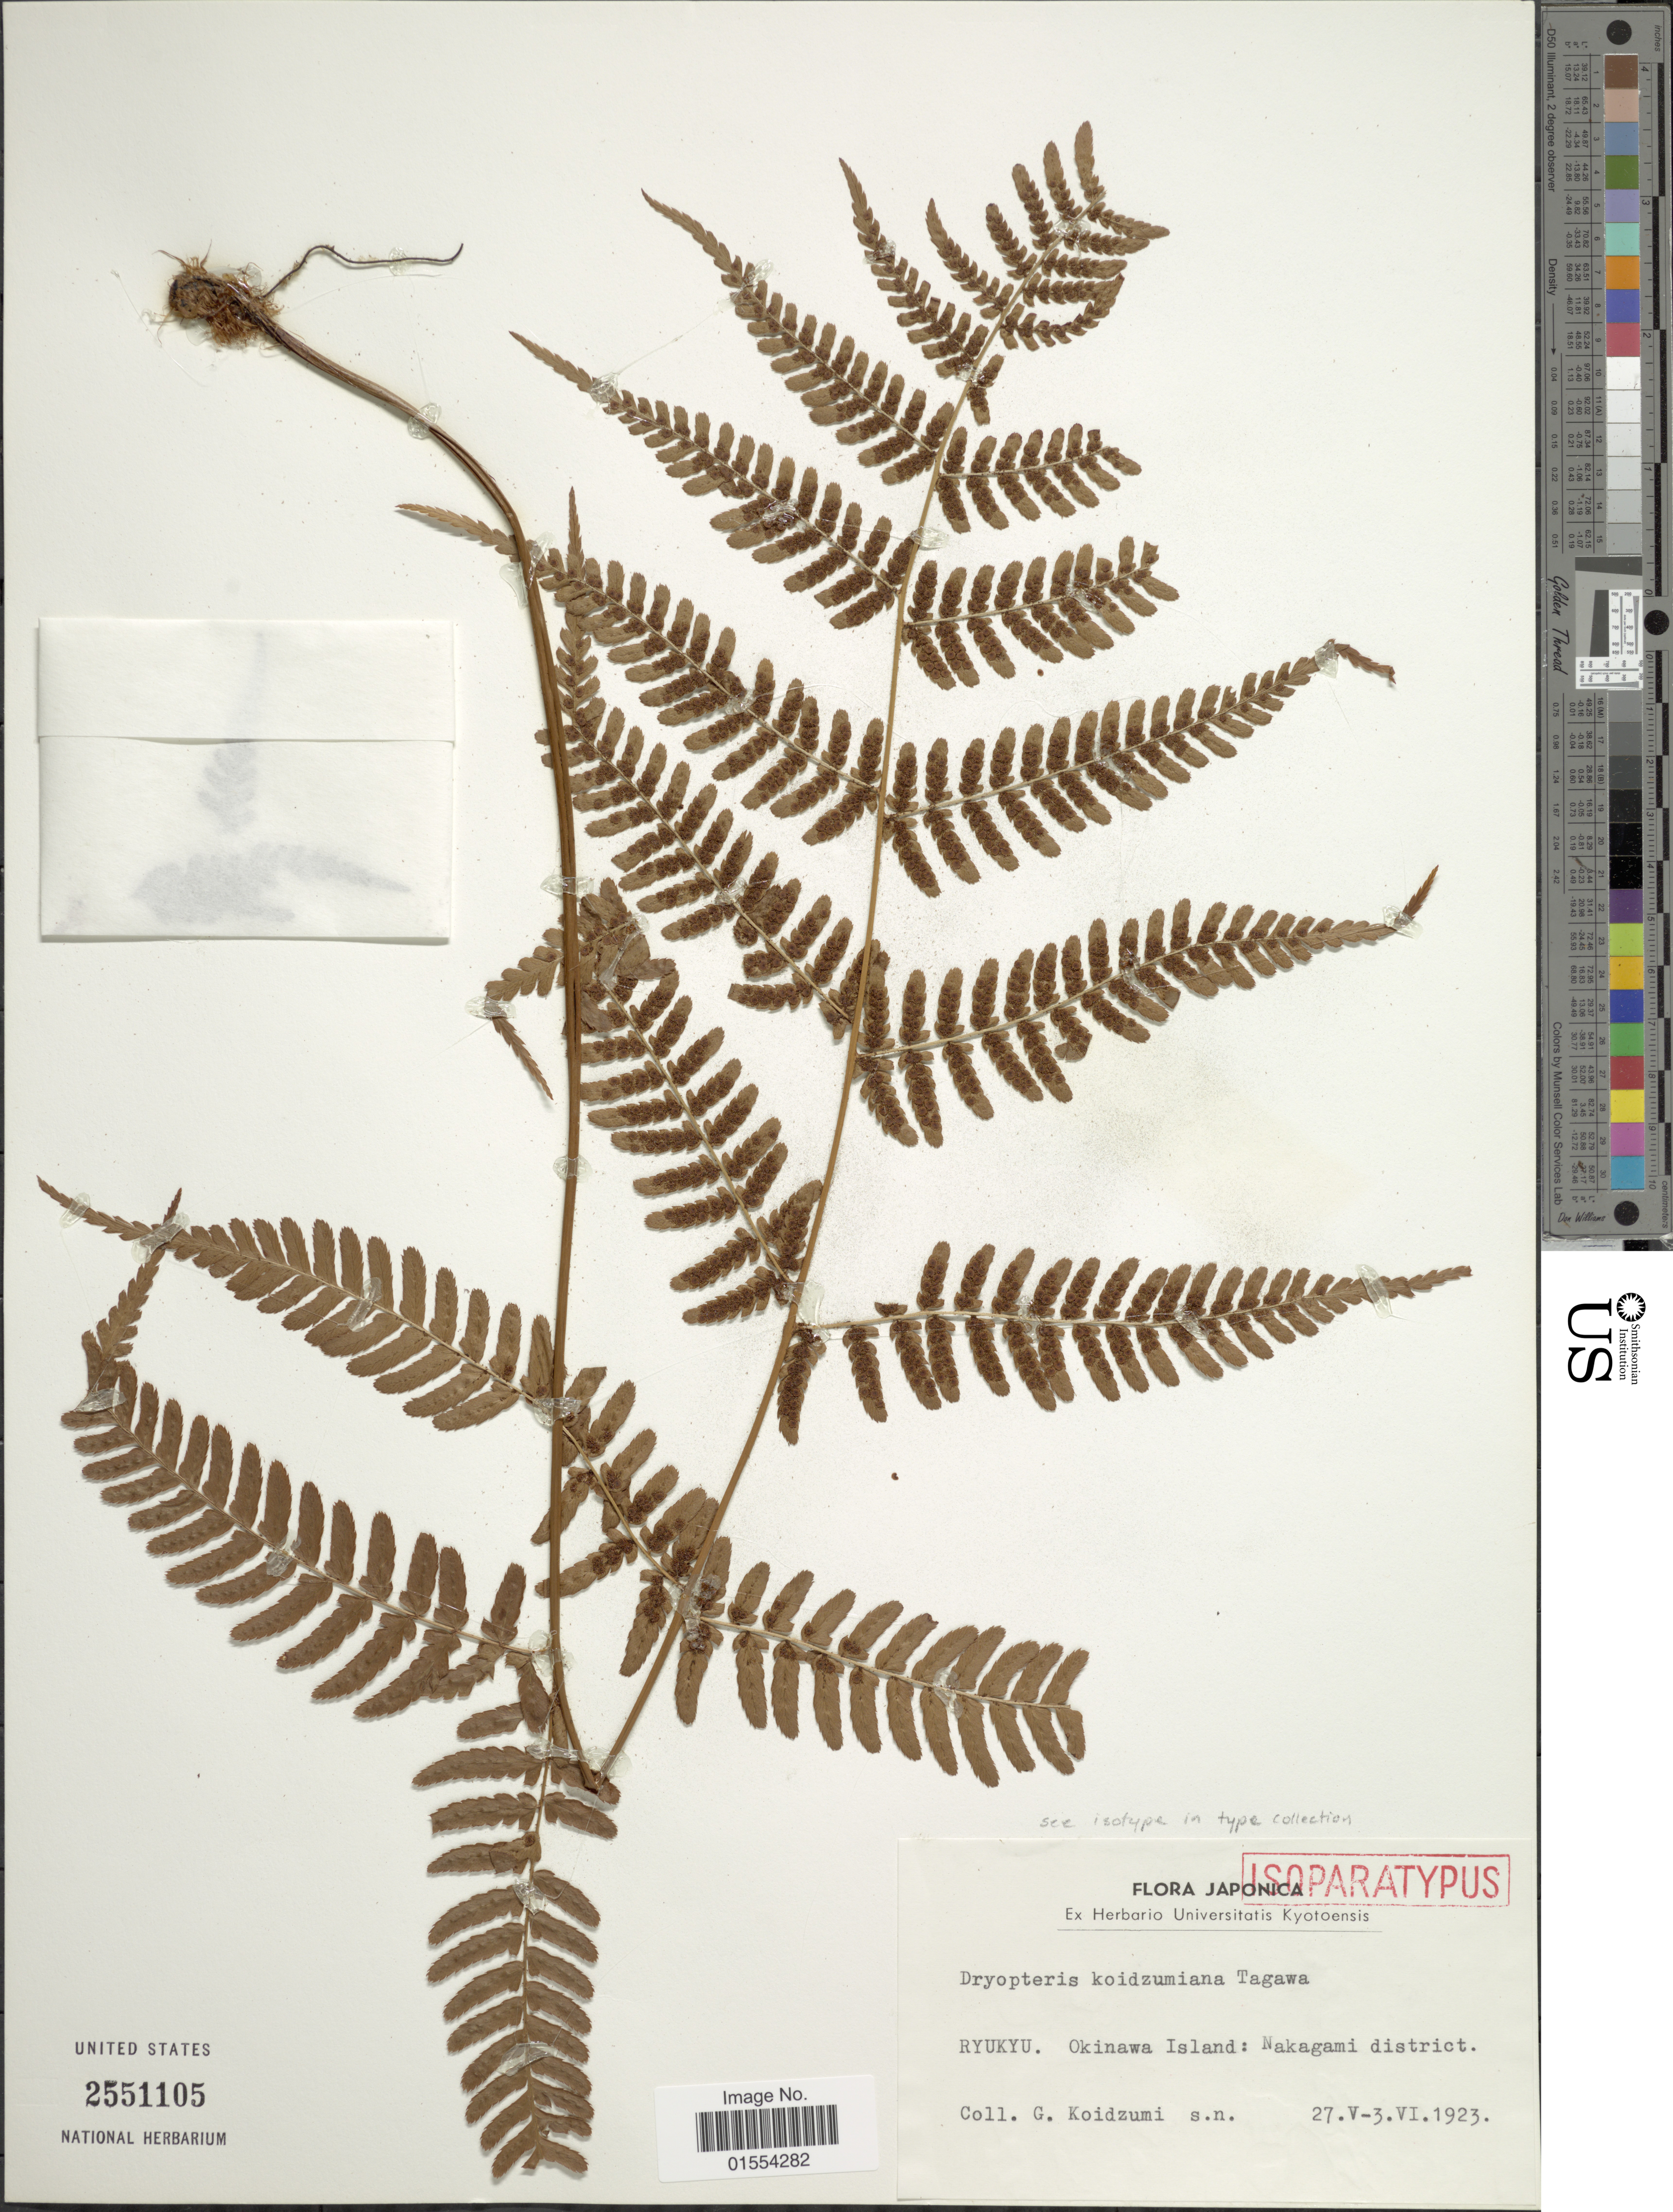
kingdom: Plantae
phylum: Tracheophyta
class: Polypodiopsida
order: Polypodiales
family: Dryopteridaceae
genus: Dryopteris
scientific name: Dryopteris koidzumiana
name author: Tagawa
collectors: G. Koidzumi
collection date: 1923-05-27/1923-06-03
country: Japan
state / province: Okinawa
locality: Japonica. Ryukyu, Okinawa Island: Nakagami District.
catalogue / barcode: US 2551105